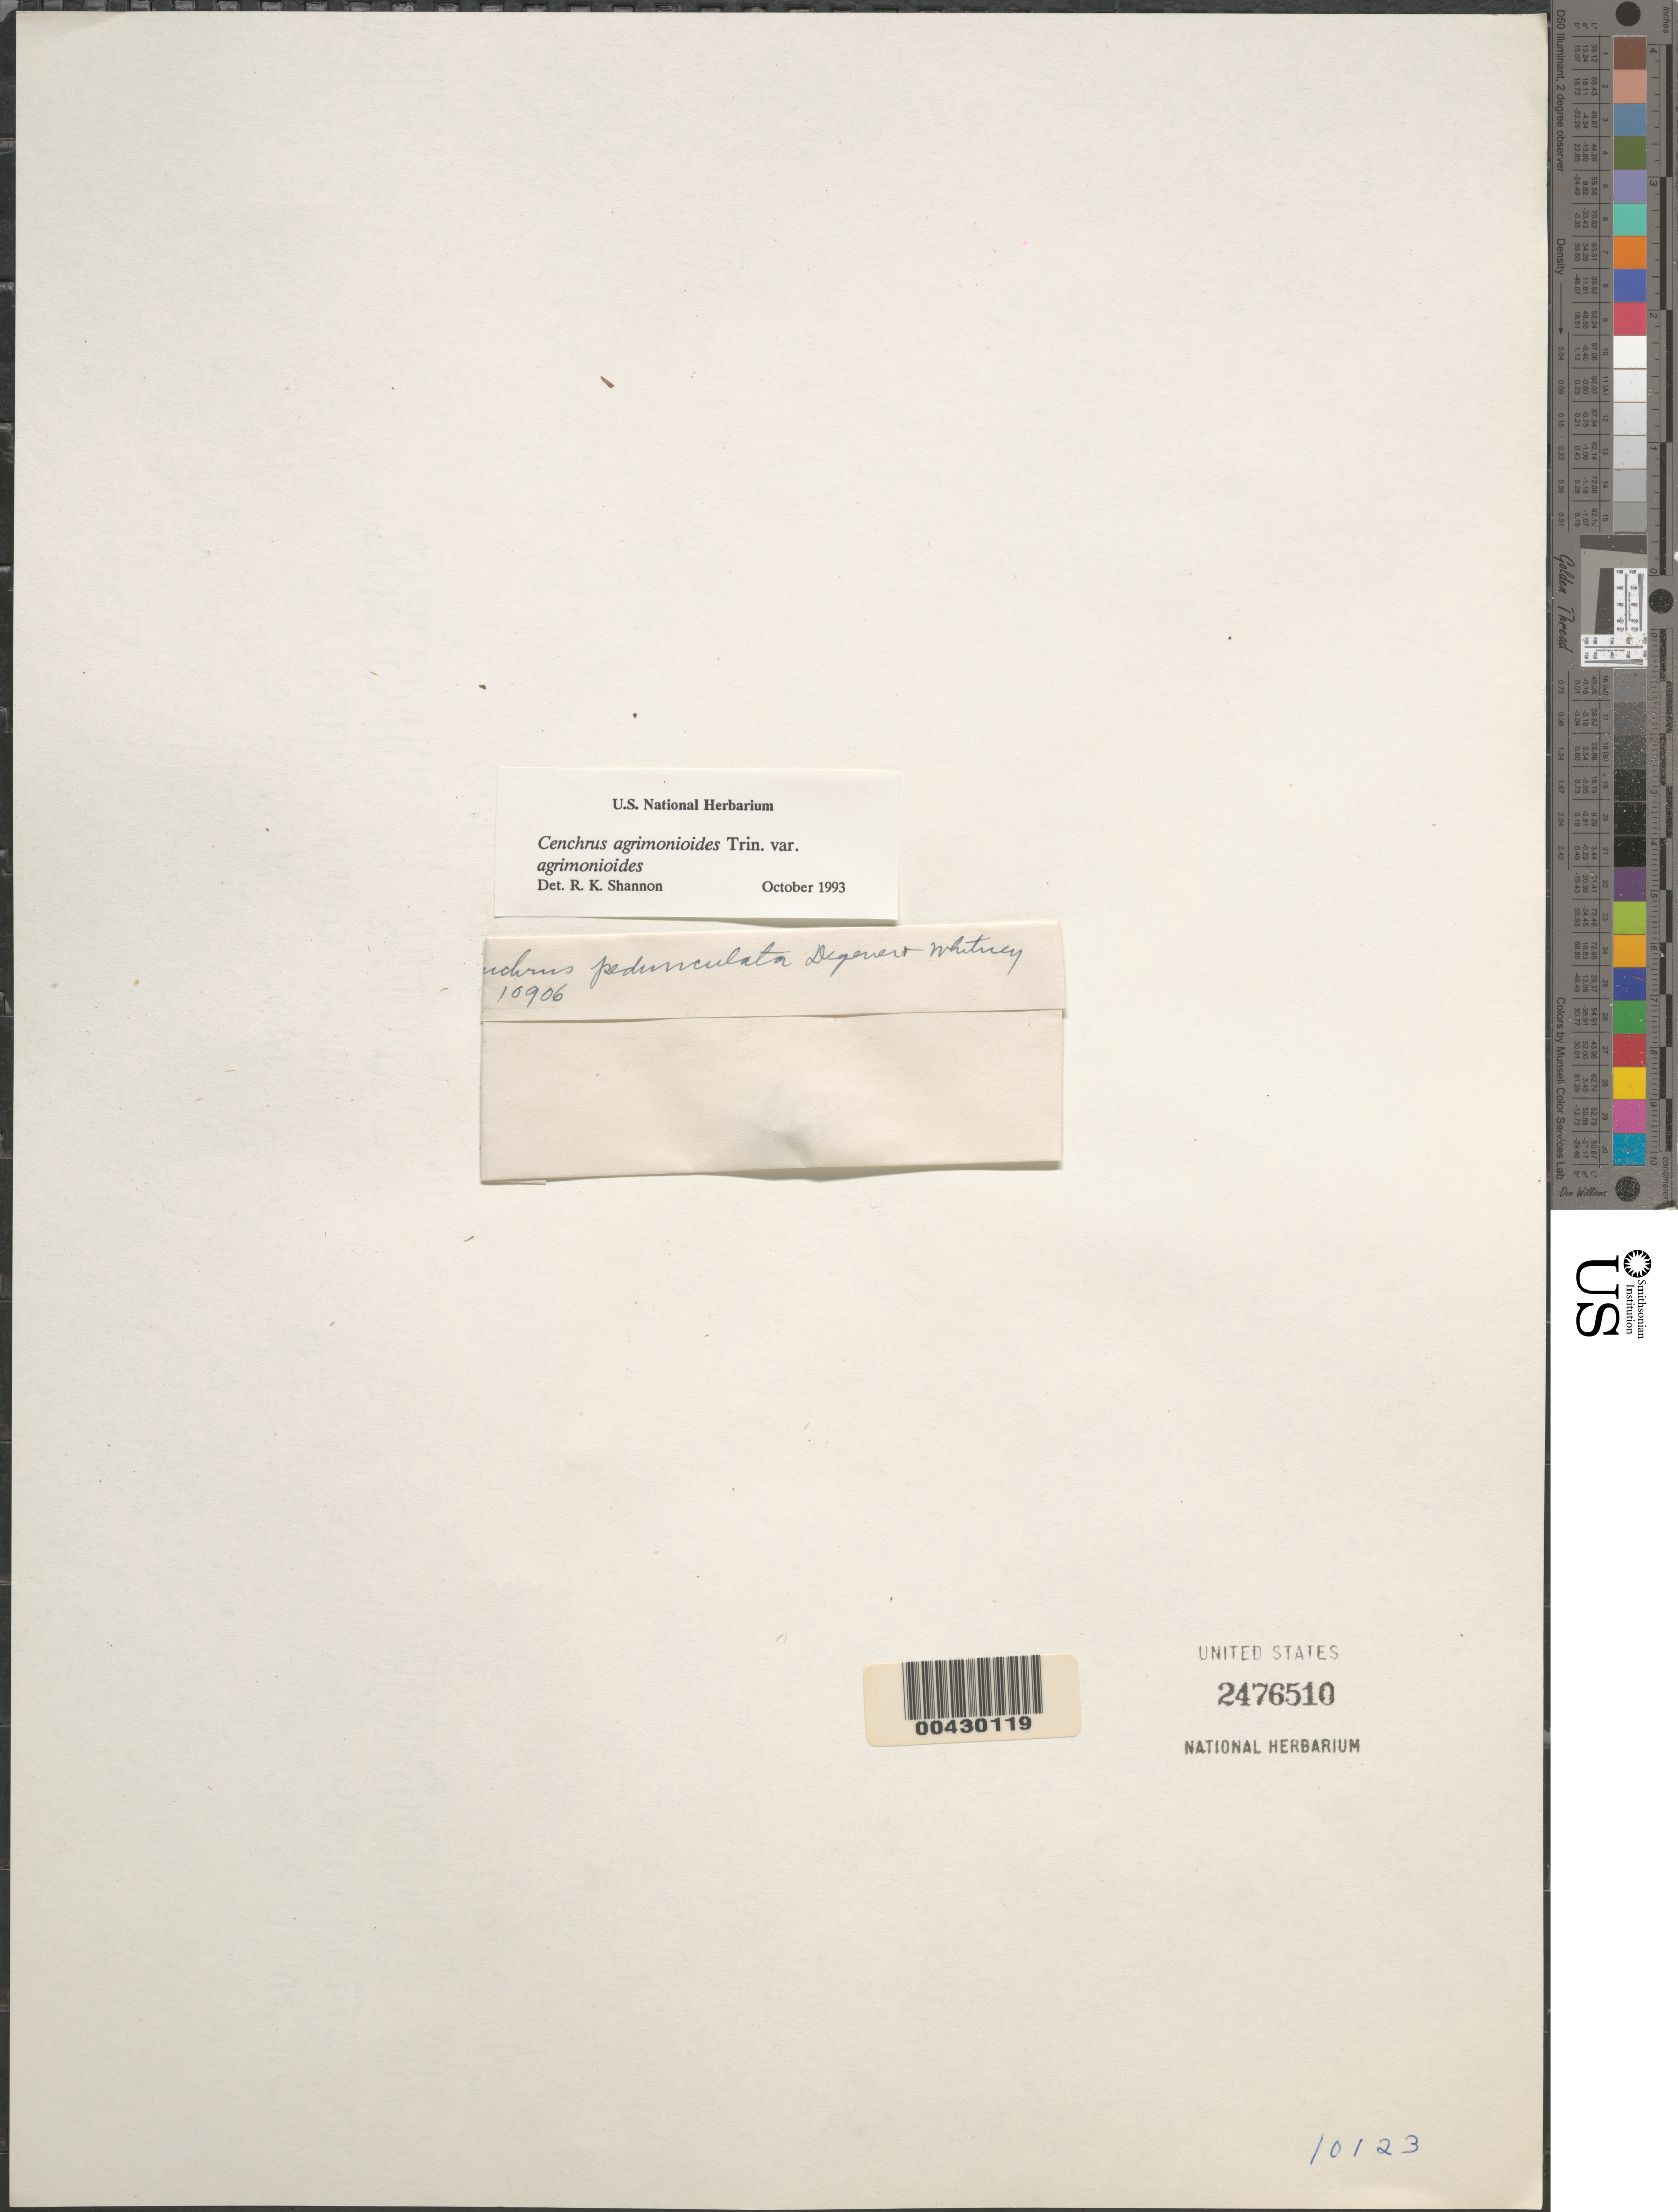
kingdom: Plantae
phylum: Tracheophyta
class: Liliopsida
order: Poales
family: Poaceae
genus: Cenchrus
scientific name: Cenchrus agrimonioides var. agrimonioides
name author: Trin.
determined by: Shannon, R. K., (UNITED STATES)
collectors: O. Degener & Whitney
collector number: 10906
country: United States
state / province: Hawaii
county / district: Hawaii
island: Hawaii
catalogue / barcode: US 2476510